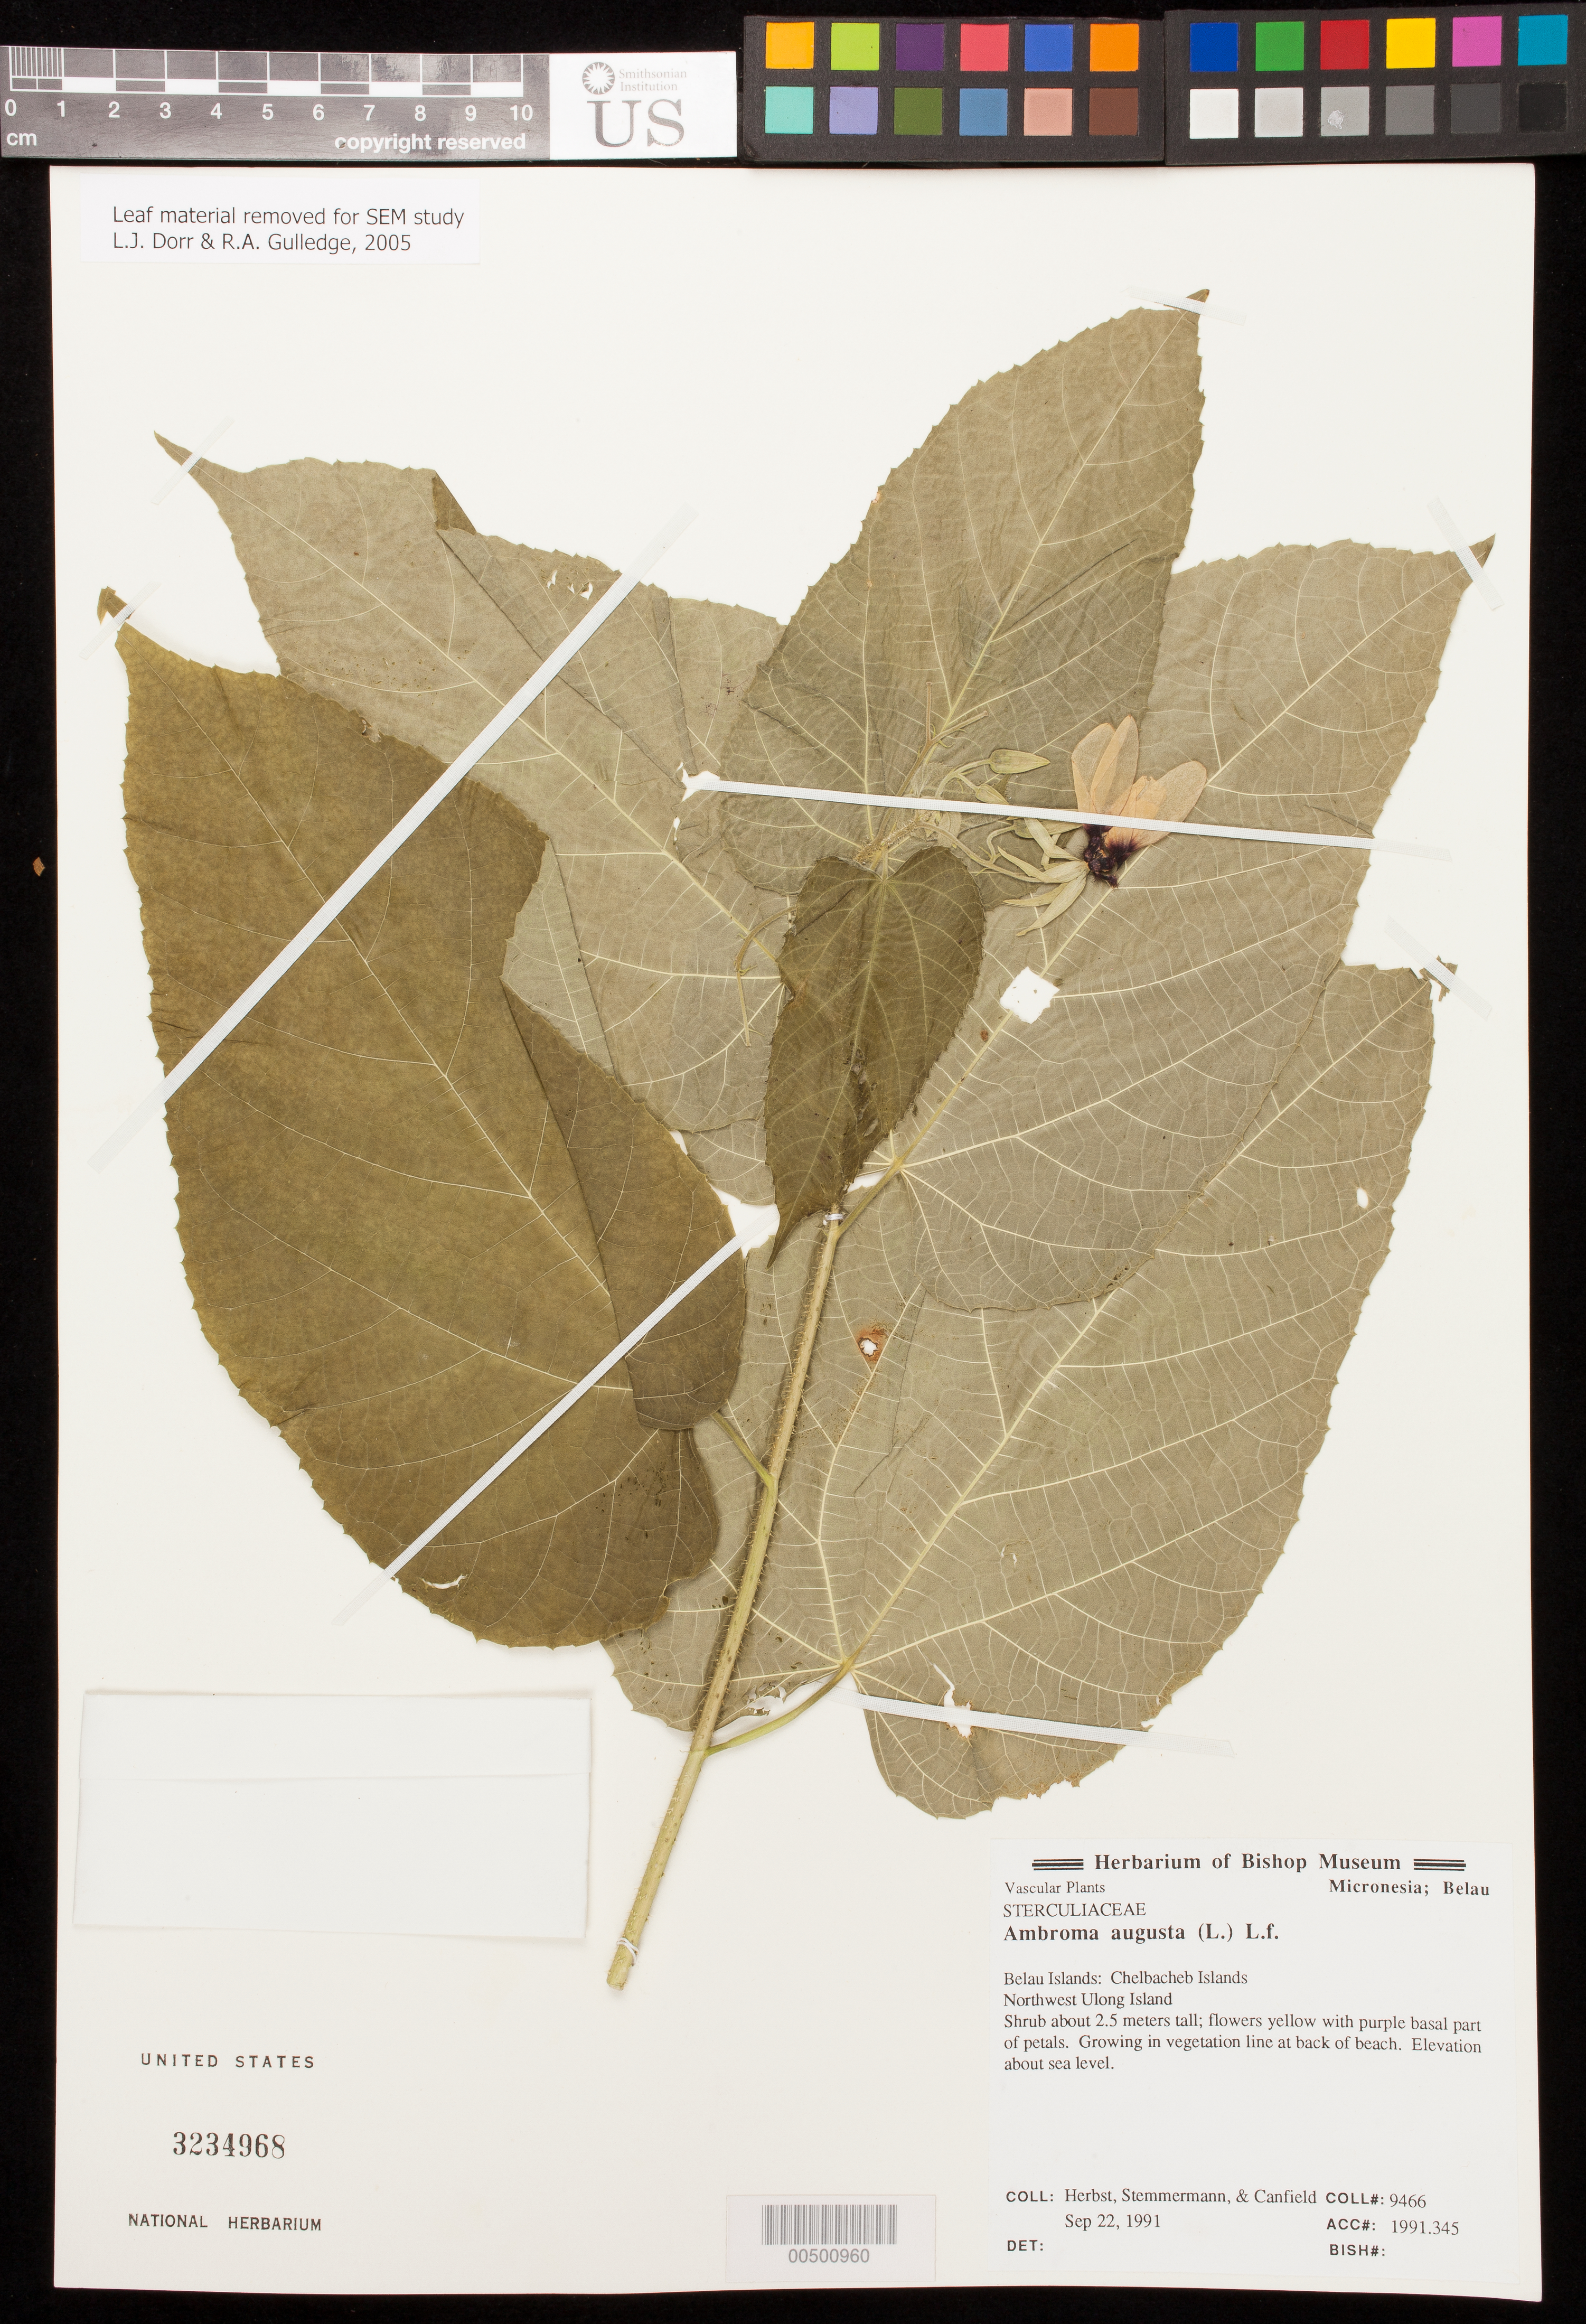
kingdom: Plantae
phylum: Tracheophyta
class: Magnoliopsida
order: Malvales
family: Malvaceae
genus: Abroma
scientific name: Abroma augusta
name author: (L.) L. f.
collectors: -. Herbst, -. Stemmermann & -. Canfield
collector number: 9466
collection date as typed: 22 Sep 1991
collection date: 1991-09-22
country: Palau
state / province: Koror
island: Ulong [Aulong]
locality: Chelbacheb Is., NW Ulong I.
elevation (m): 0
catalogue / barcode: US 3234968